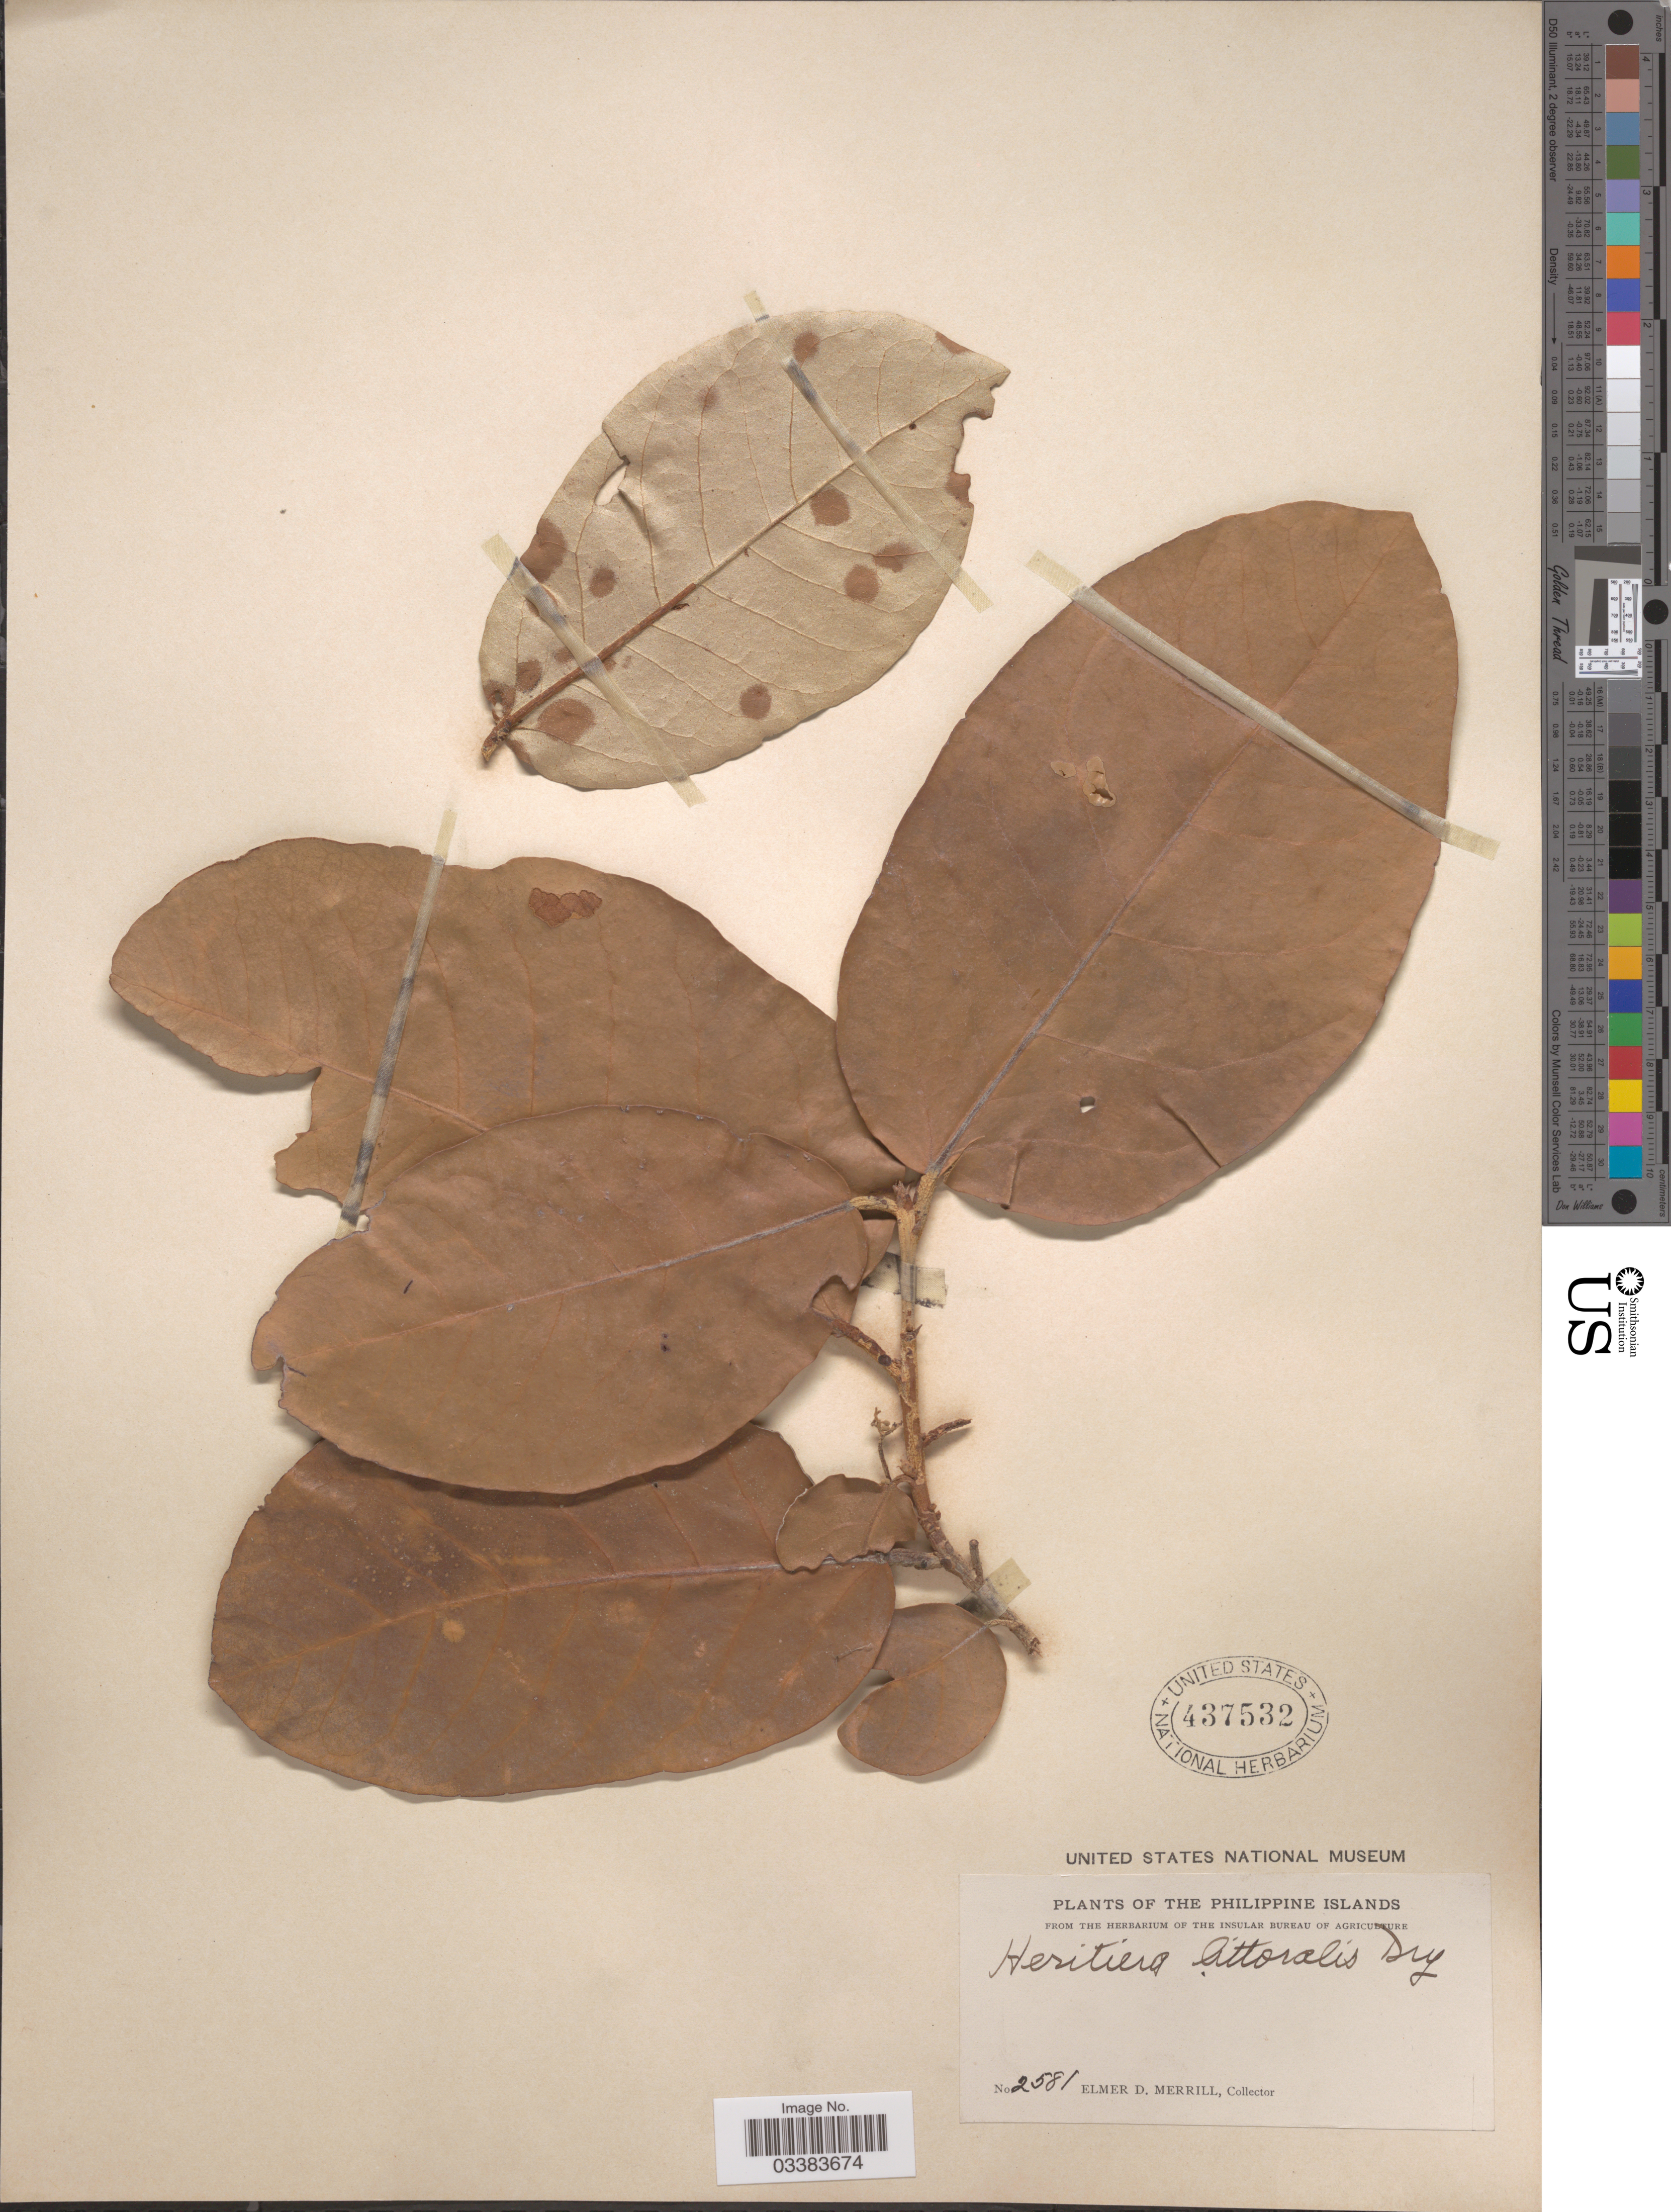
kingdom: Plantae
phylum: Tracheophyta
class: Magnoliopsida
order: Malvales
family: Malvaceae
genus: Heritiera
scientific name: Heritiera littoralis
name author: Aiton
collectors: E. D. Merrill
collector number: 2581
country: Philippines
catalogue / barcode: US 437532